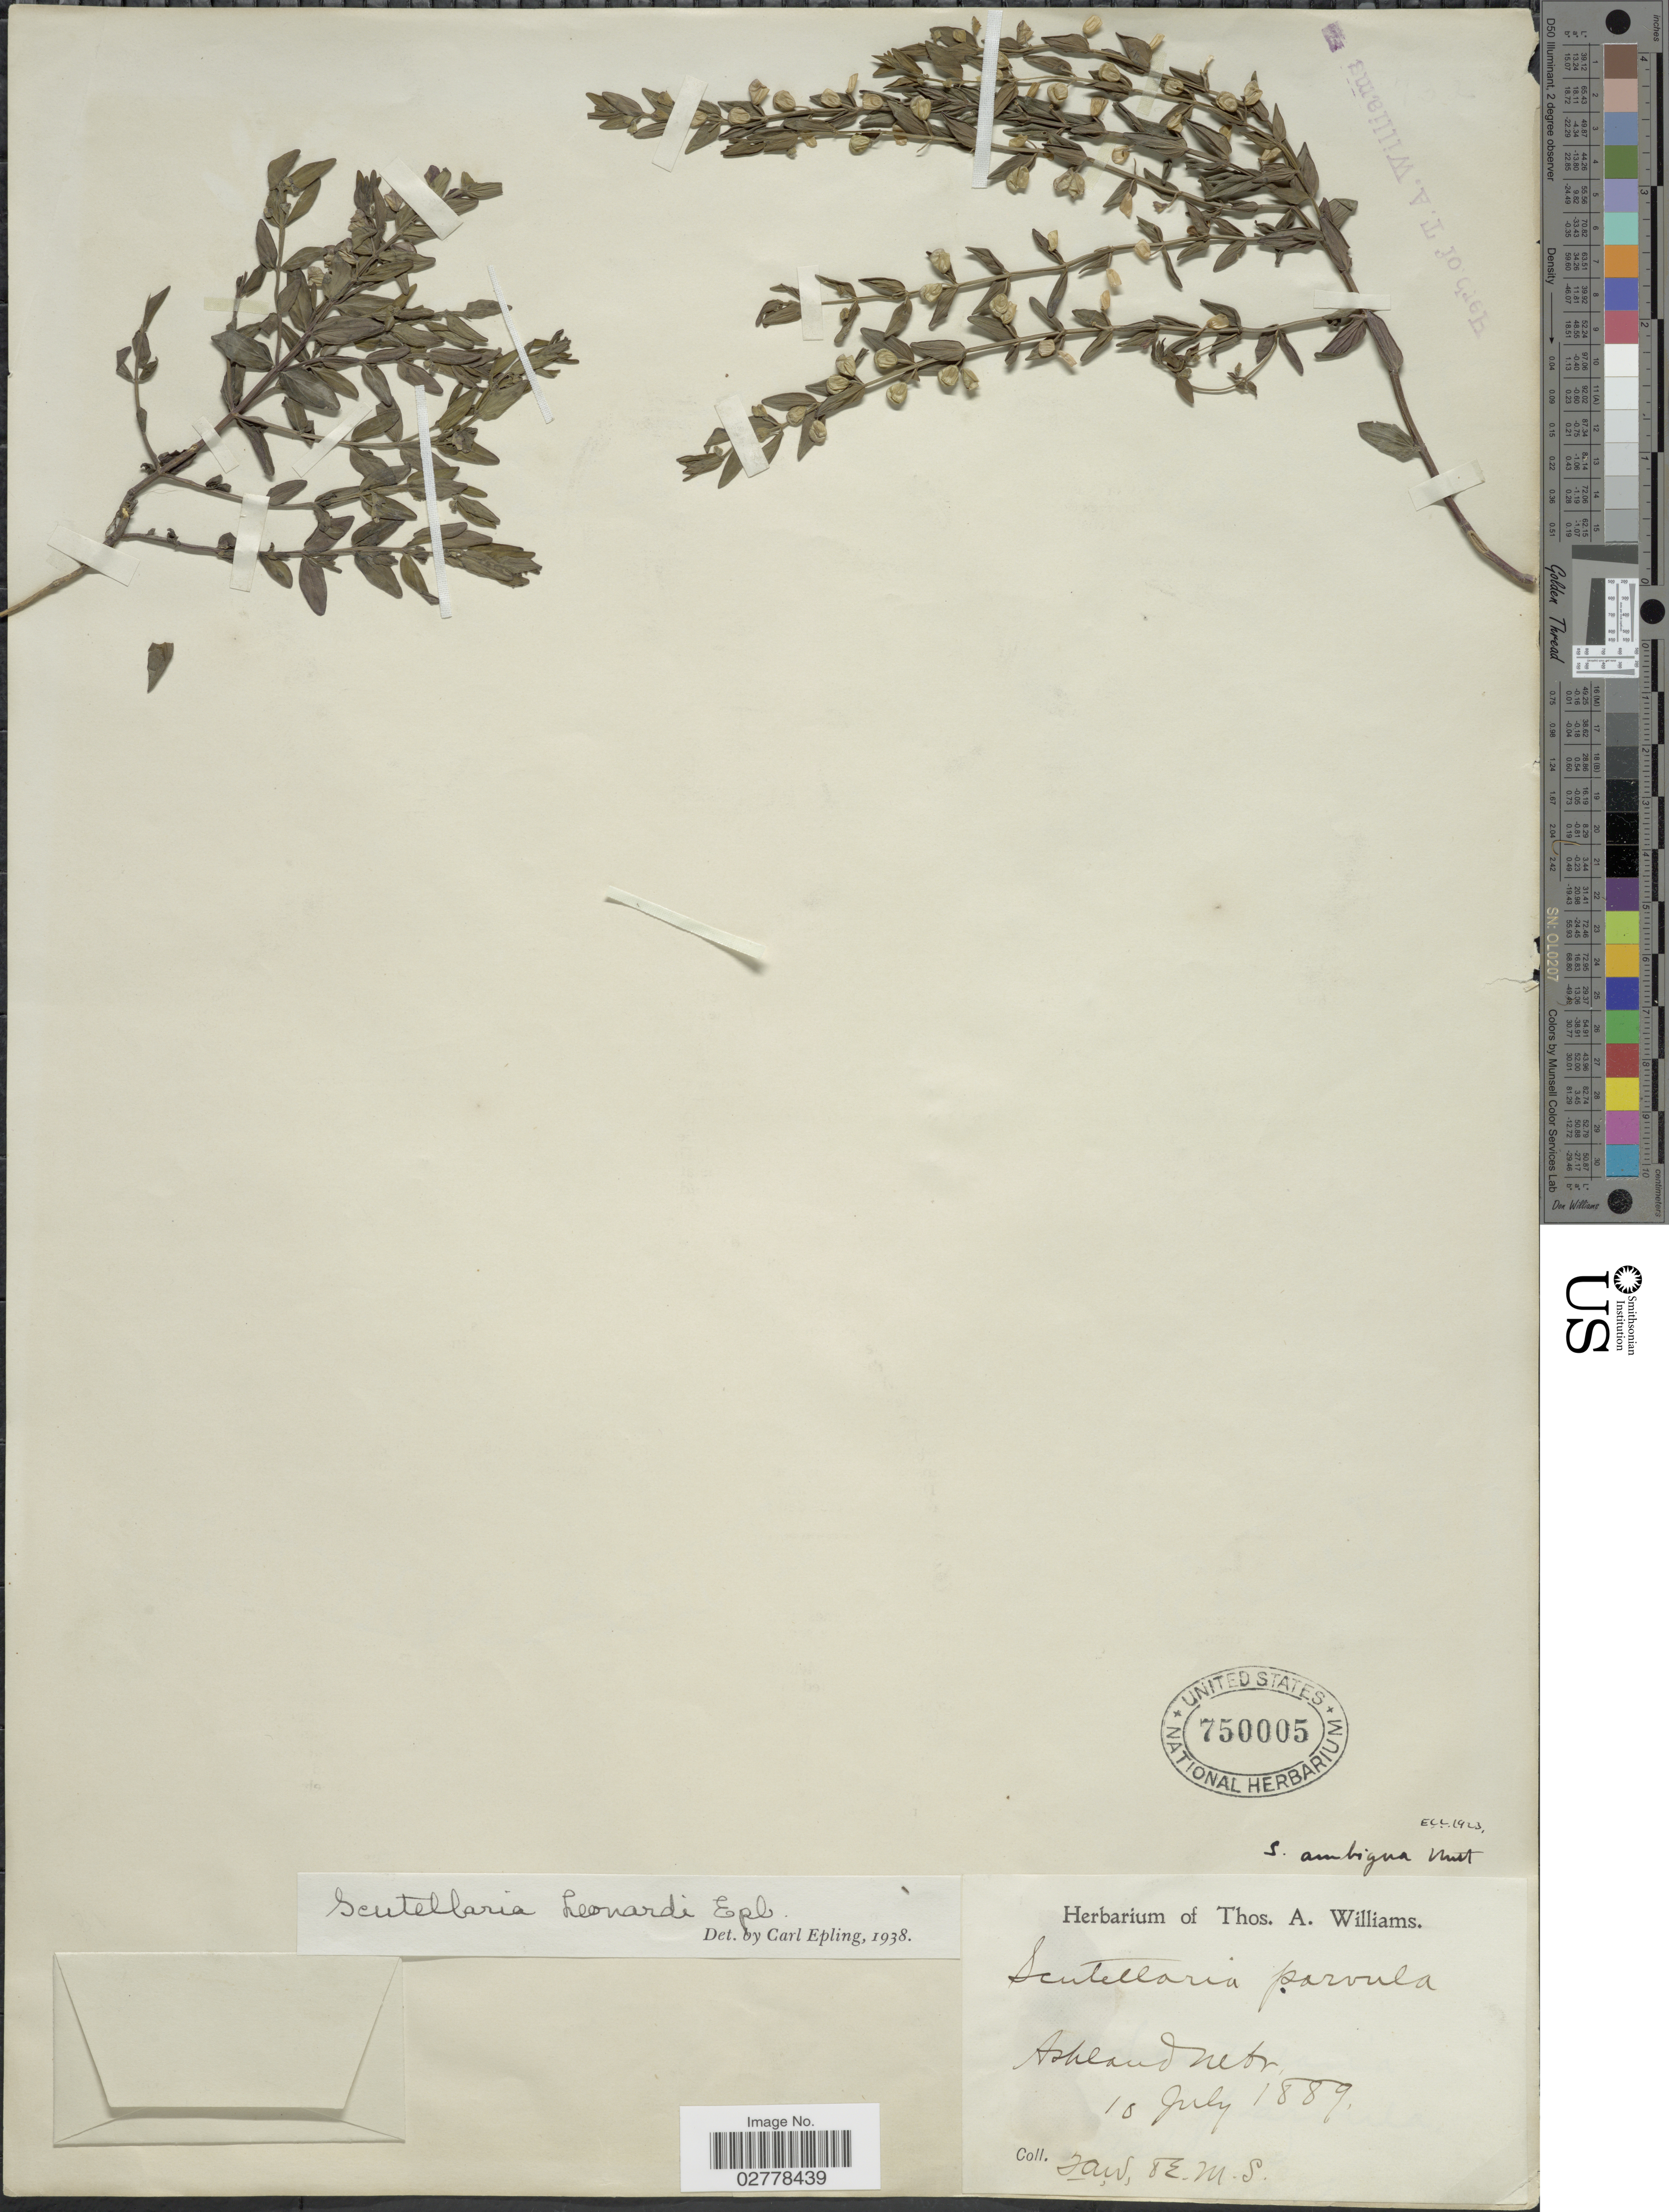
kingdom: Plantae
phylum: Tracheophyta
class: Magnoliopsida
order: Lamiales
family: Lamiaceae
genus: Scutellaria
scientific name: Scutellaria leonardii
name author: Epling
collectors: T. A. Williams & E. M. S.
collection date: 1889-07-10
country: United States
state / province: Nebraska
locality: Ashland.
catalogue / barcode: US 750005